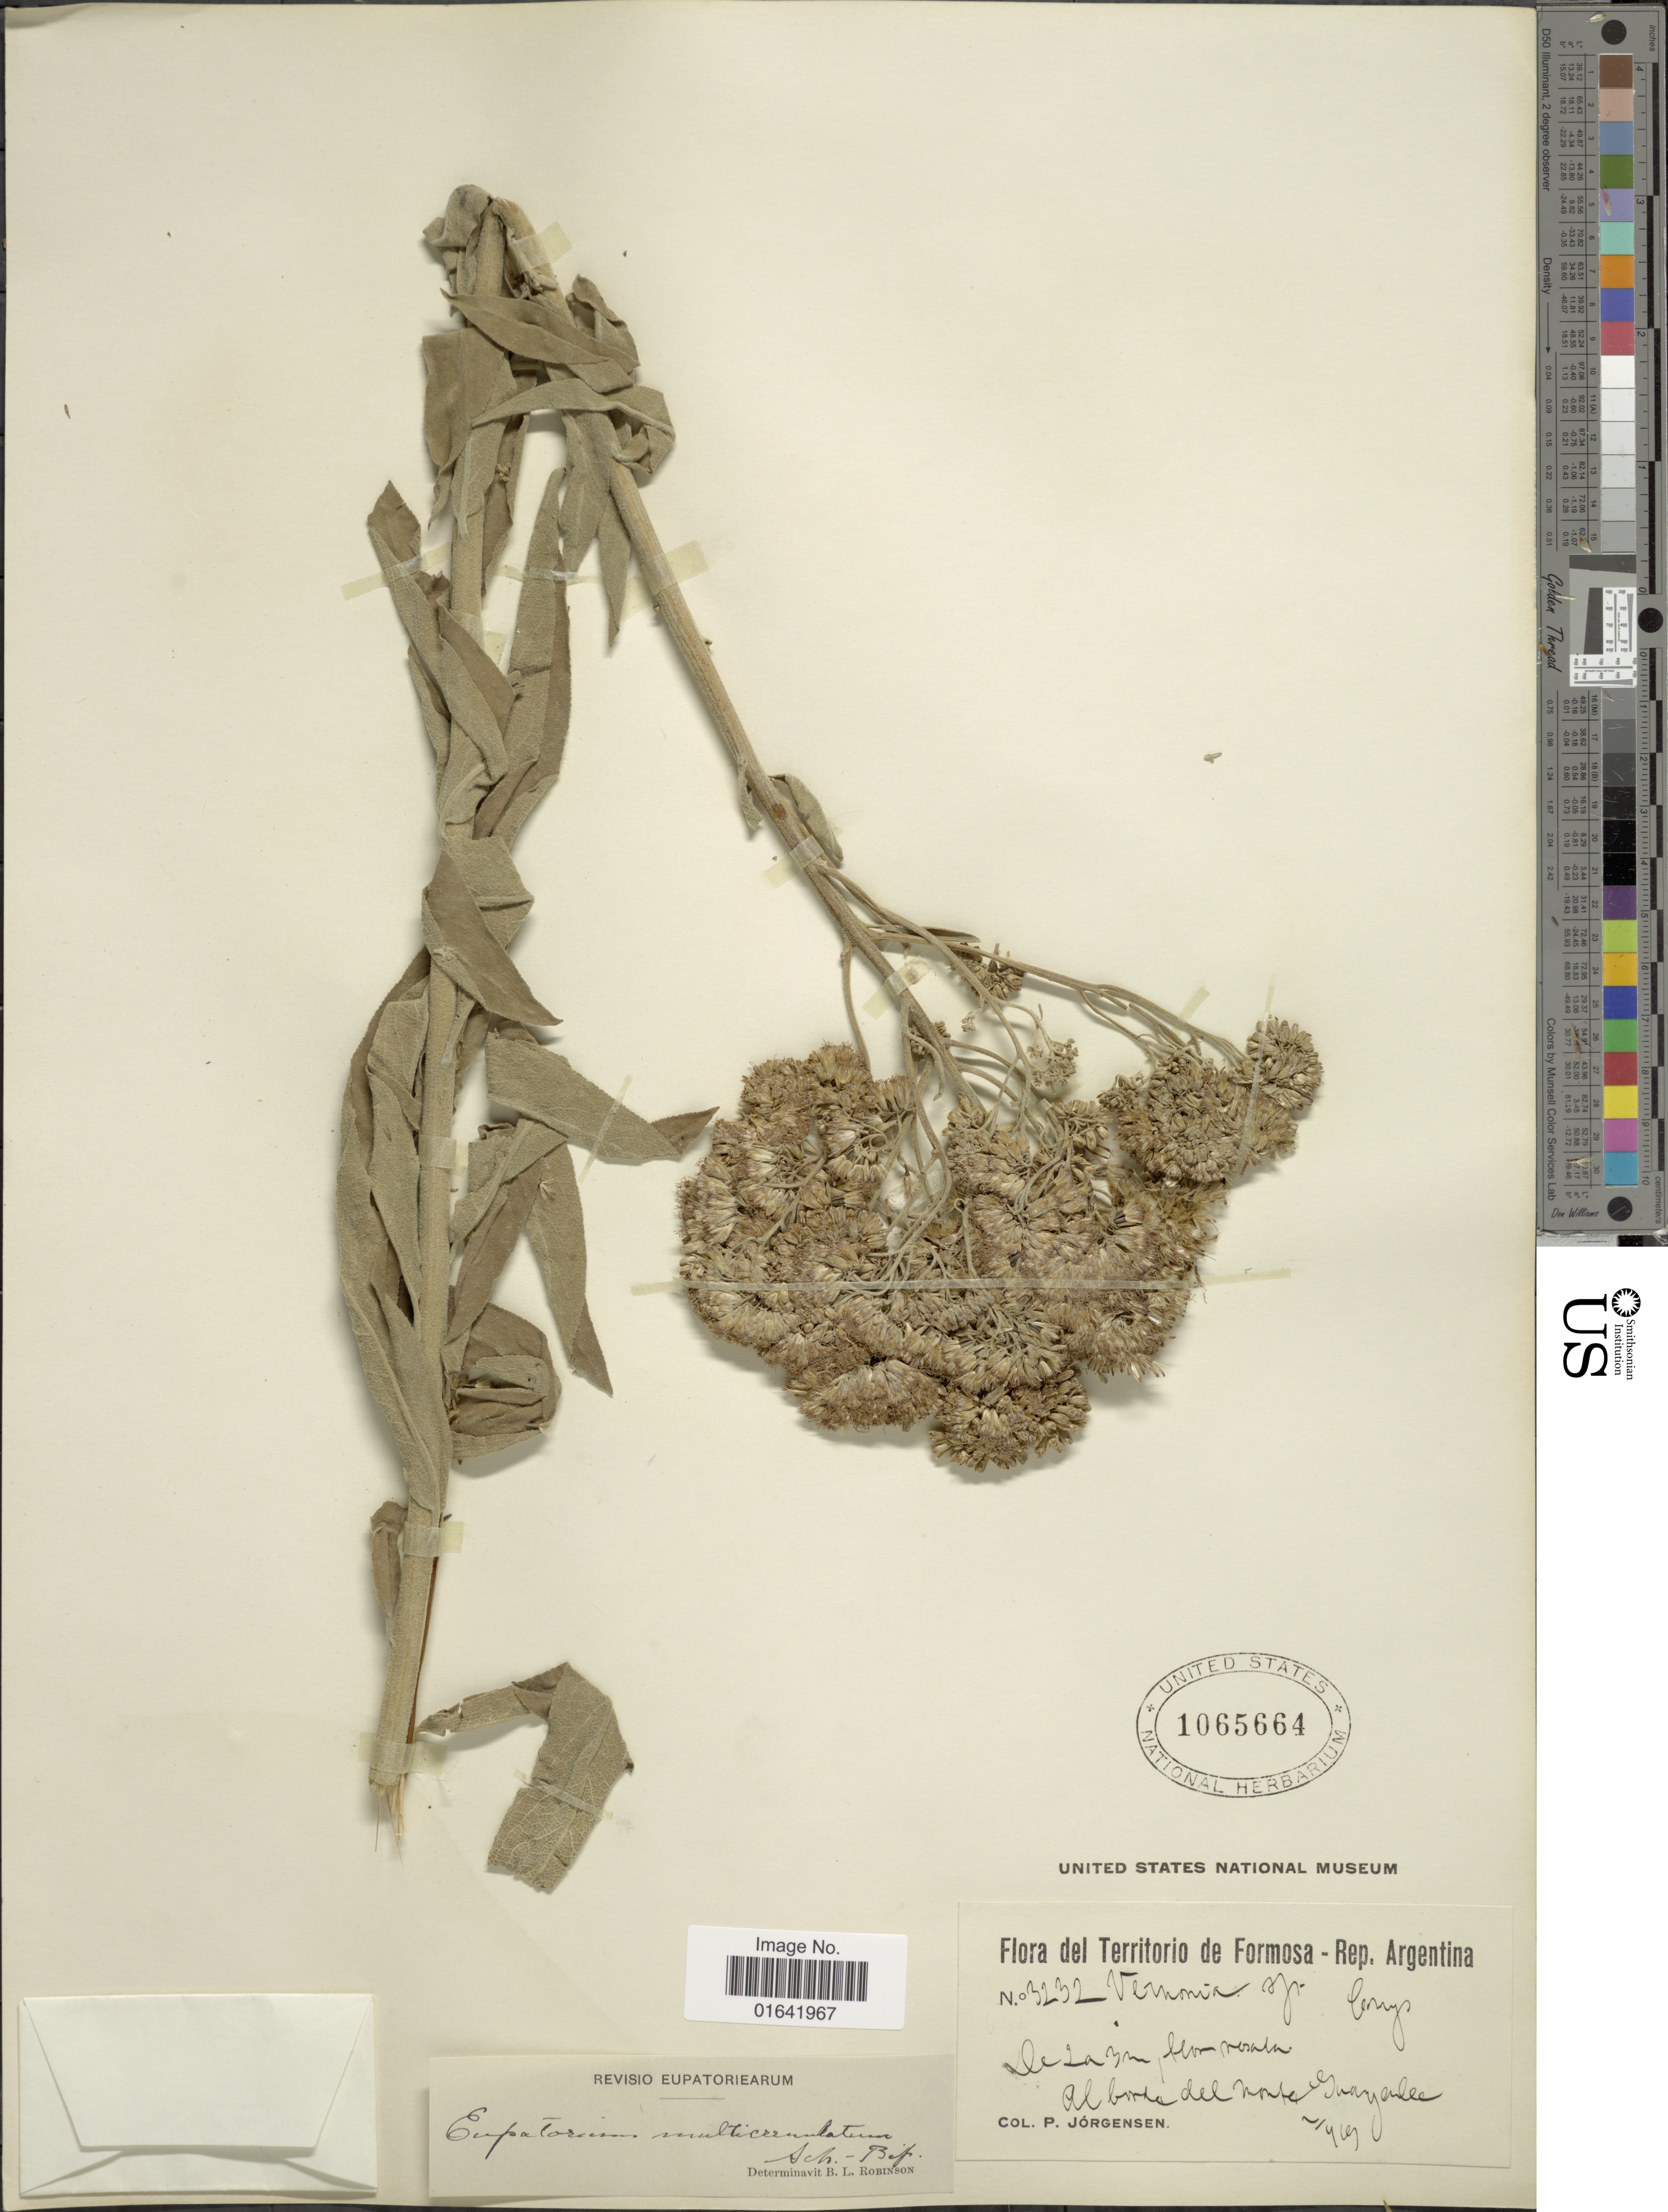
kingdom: Plantae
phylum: Tracheophyta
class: Magnoliopsida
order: Asterales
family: Asteraceae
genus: Disynaphia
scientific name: Disynaphia multicrenulata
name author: (Sch. Bip. ex Baker) R.M. King & H. Rob.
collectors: P. Jörgensen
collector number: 3232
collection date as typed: Transcribed d/m/y: 2/9/19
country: Argentina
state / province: Formosa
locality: Al borde del Monte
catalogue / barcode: US 1065664